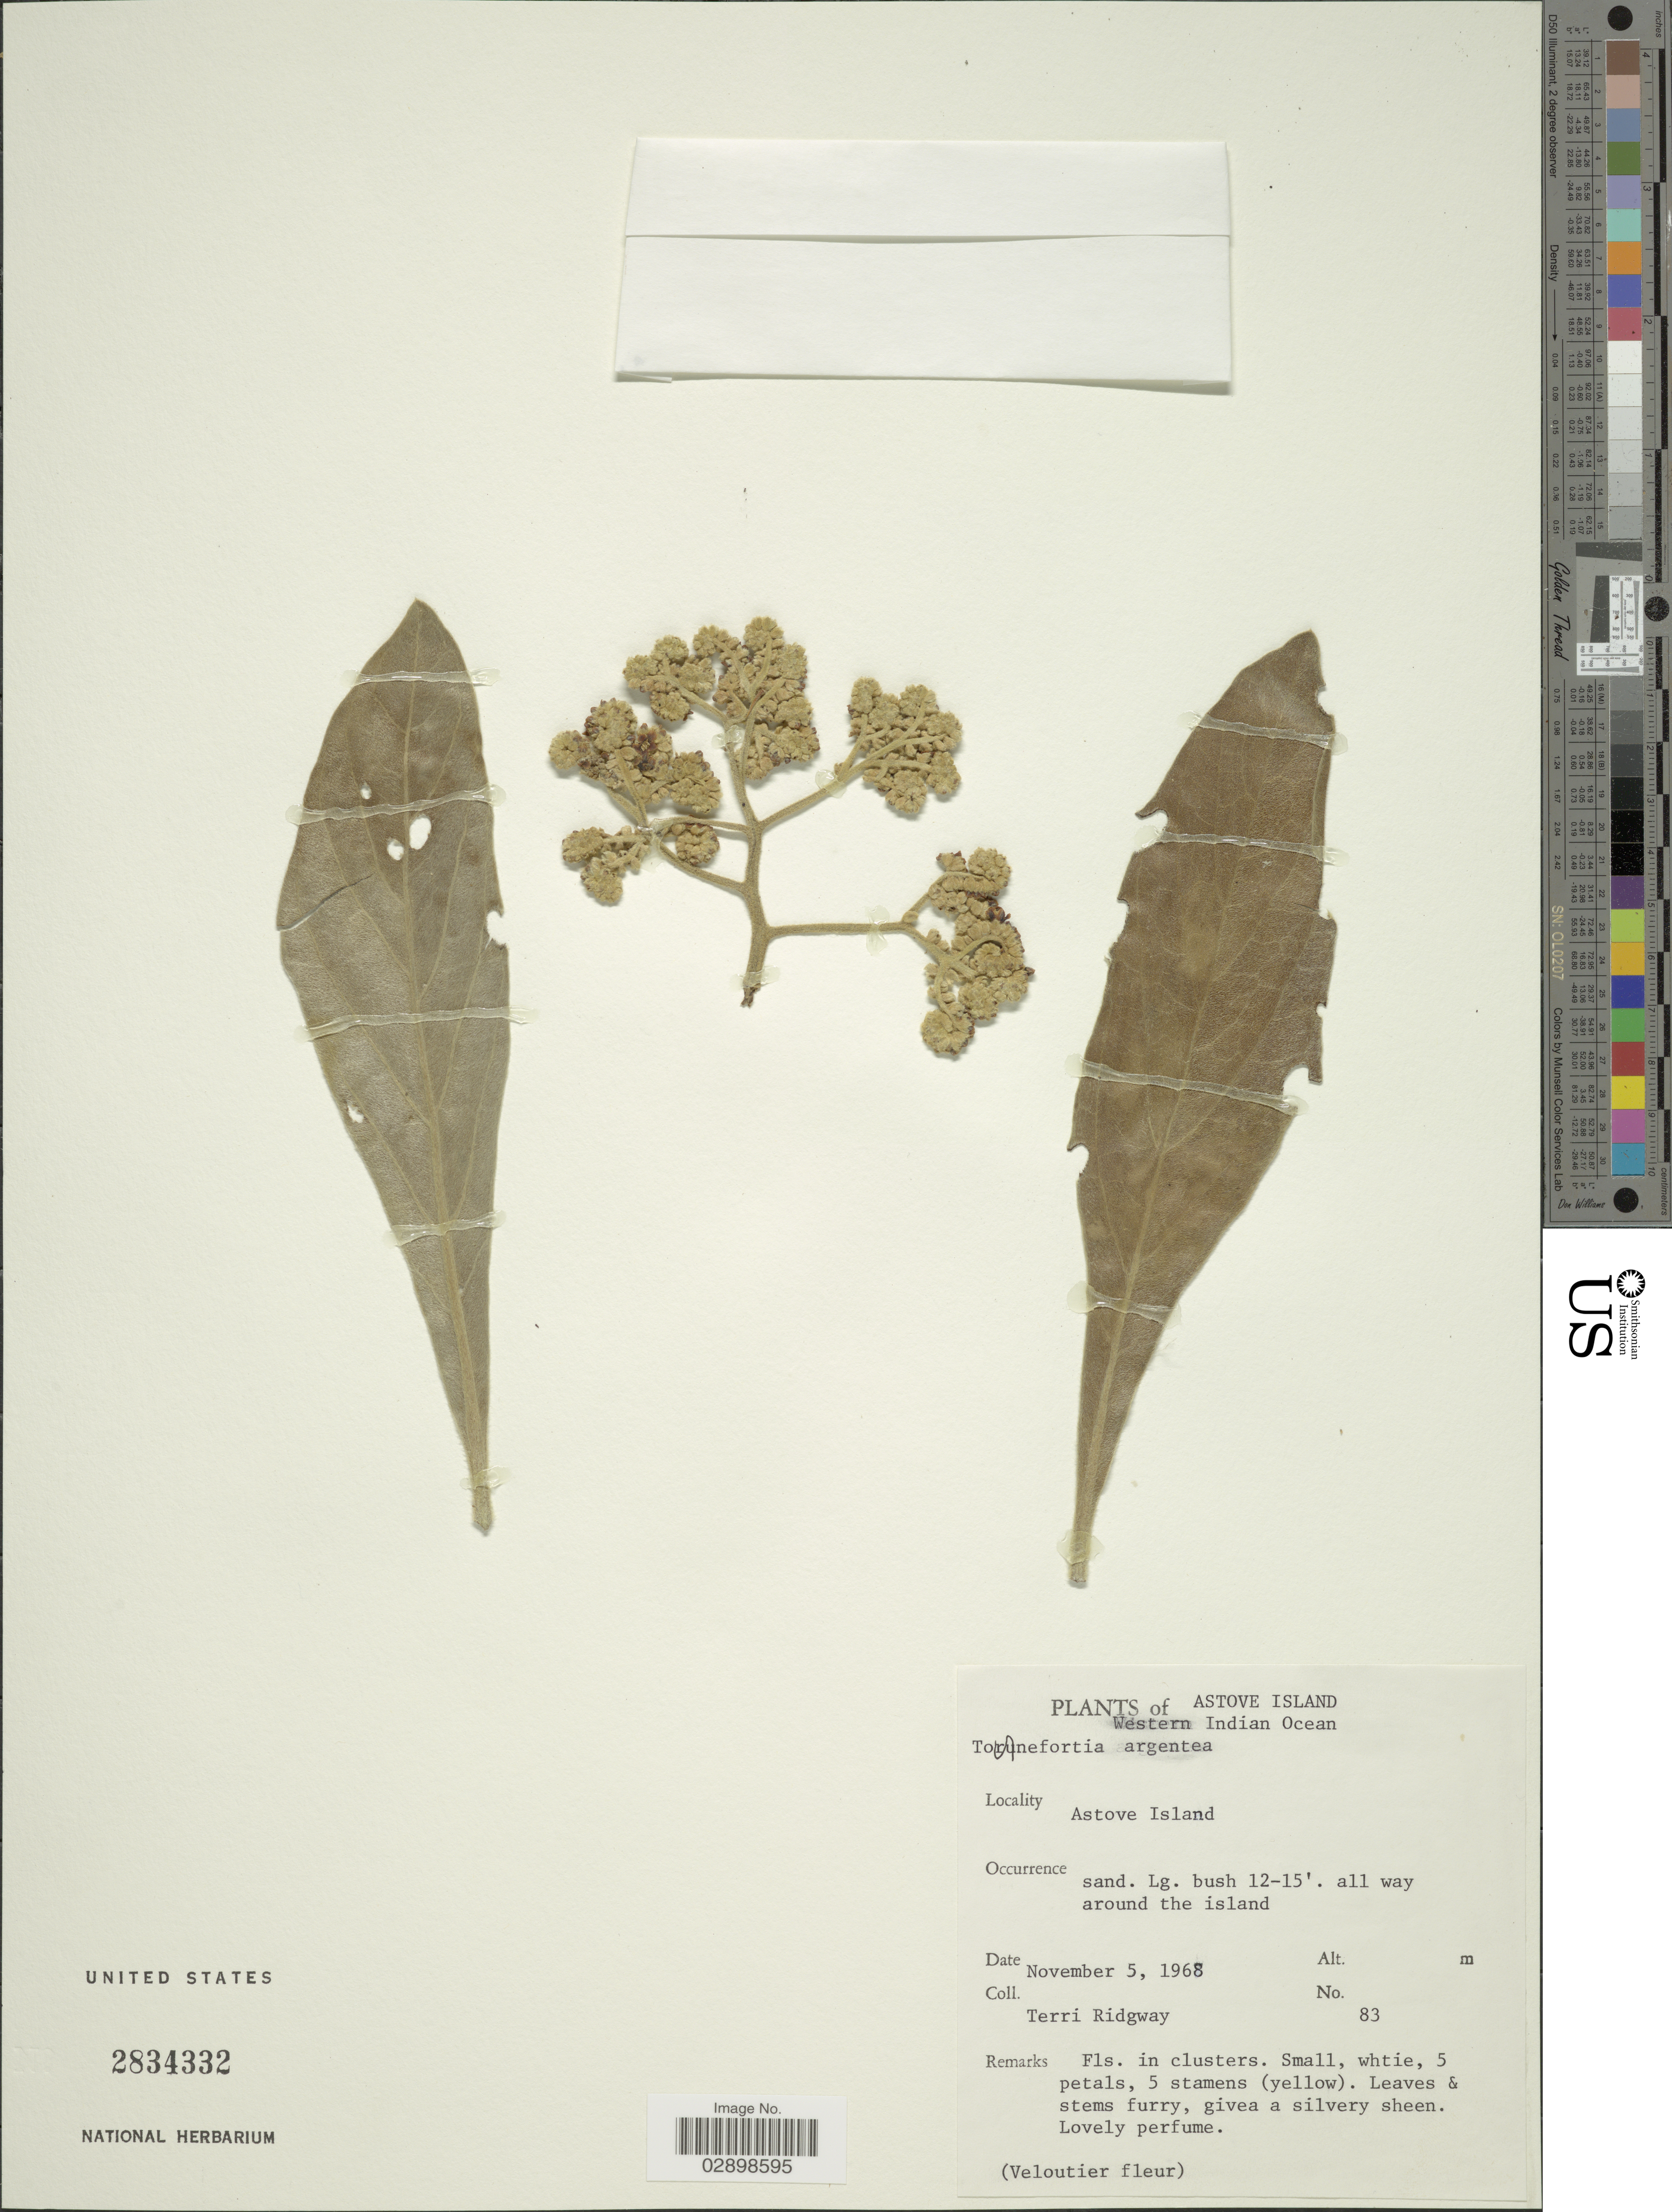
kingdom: Plantae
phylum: Tracheophyta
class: Magnoliopsida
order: Boraginales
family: Heliotropiaceae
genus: Tournefortia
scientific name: Tournefortia argentea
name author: L. f.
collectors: T. Ridgway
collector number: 83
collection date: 1968-11-05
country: Seychelles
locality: Astove Island. Western Indian Ocean. Astove Island.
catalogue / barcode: US 2834332